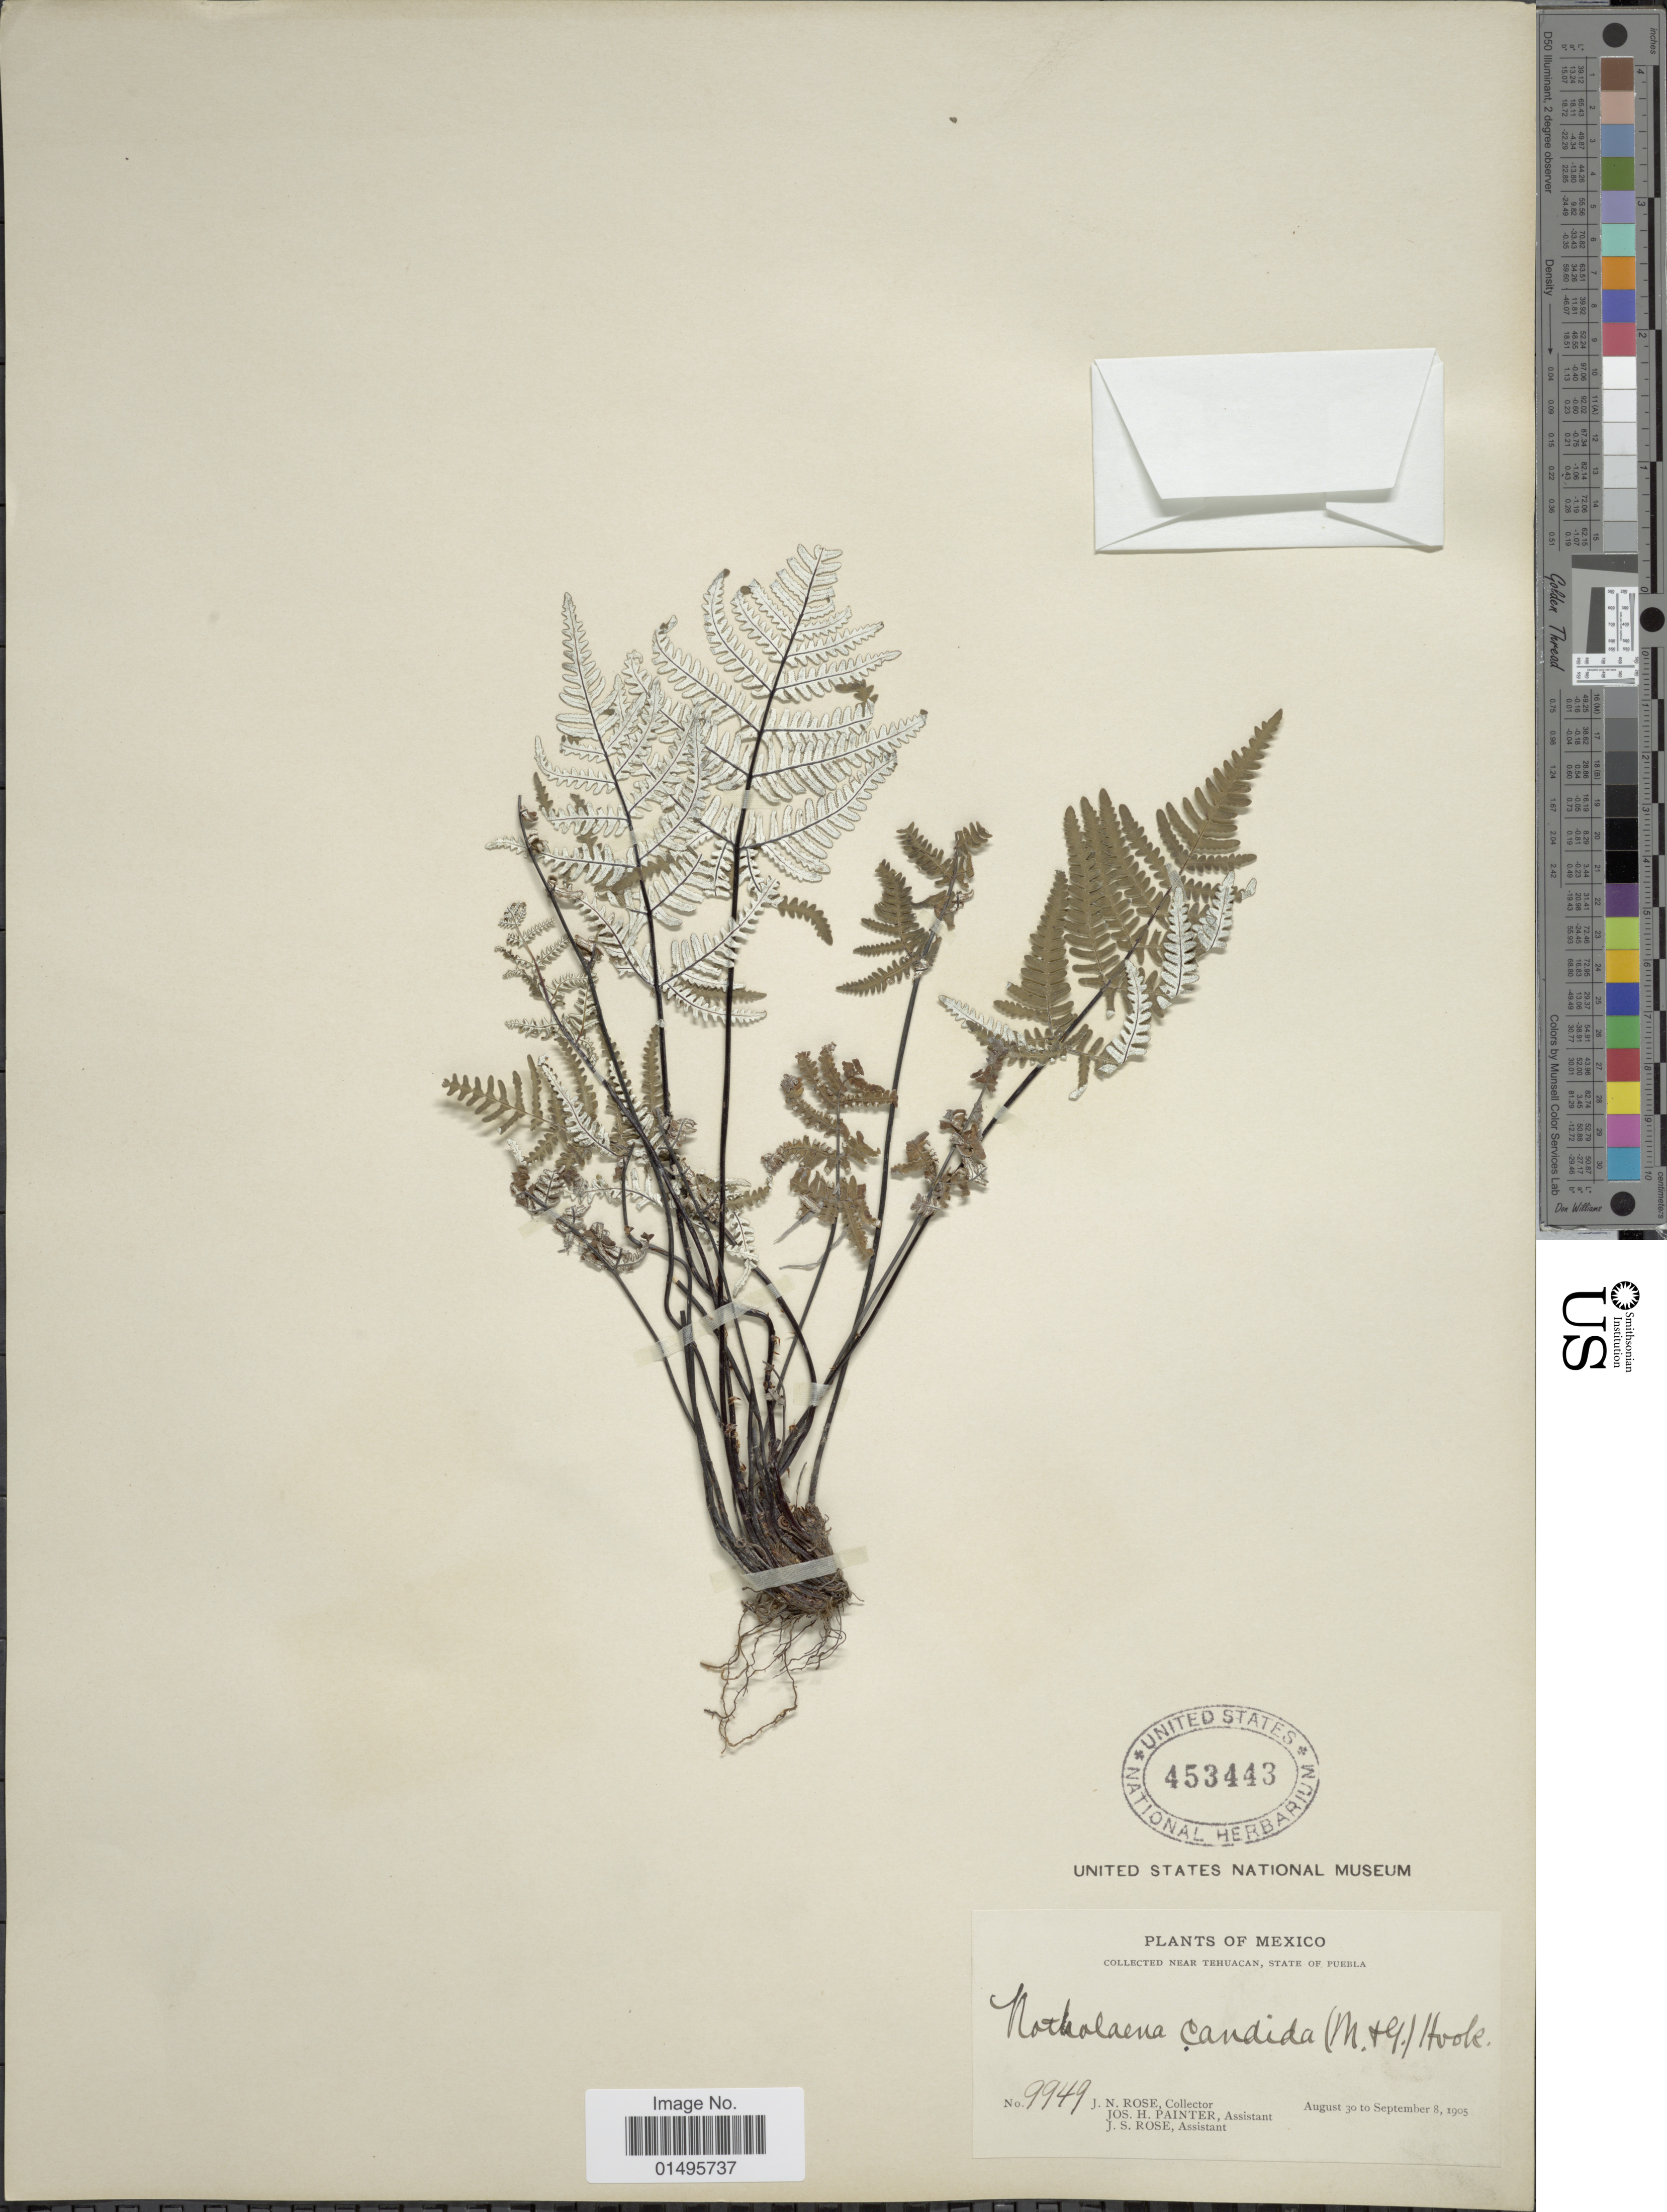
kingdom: Plantae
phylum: Tracheophyta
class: Polypodiopsida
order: Polypodiales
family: Pteridaceae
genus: Notholaena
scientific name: Notholaena candida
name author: (M. Martens) Hook.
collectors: J. N. Rose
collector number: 9949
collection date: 1905-09-08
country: Mexico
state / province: Puebla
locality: Near Terhuacan, State of Puebla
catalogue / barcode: US 453443